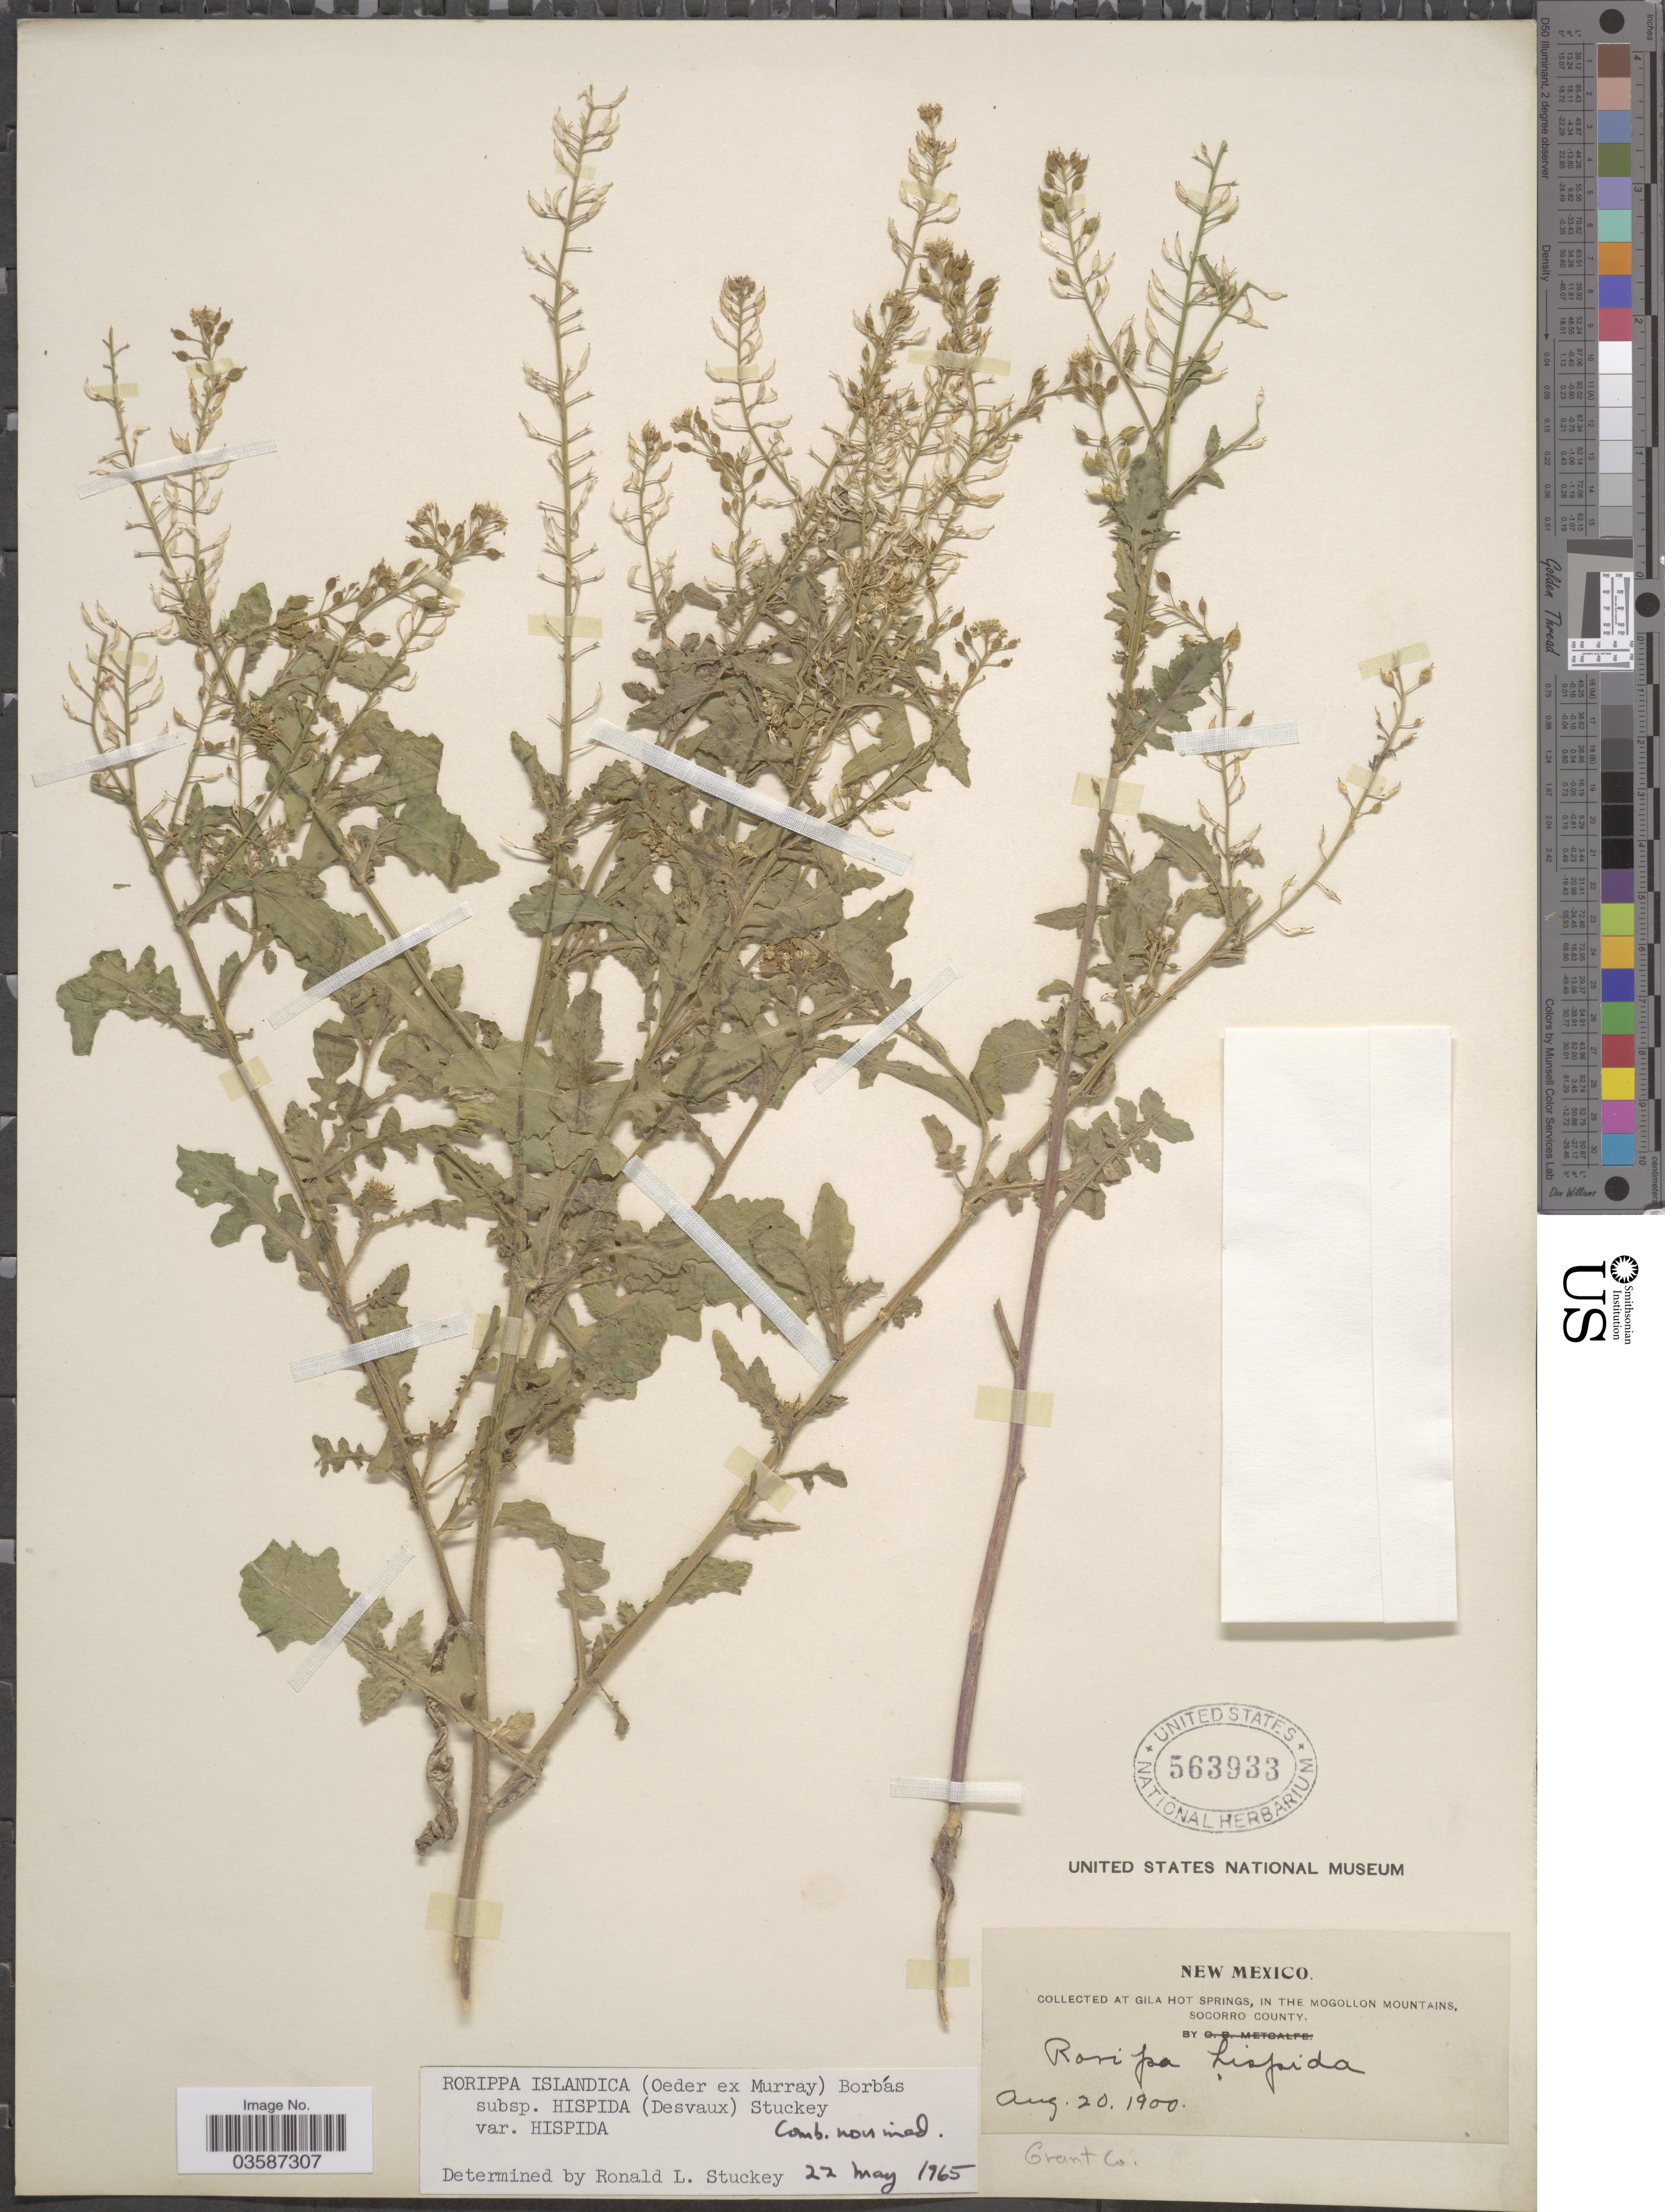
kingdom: Plantae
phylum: Tracheophyta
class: Magnoliopsida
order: Brassicales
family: Brassicaceae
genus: Rorippa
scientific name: Rorippa islandica var. hispida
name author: (Desv.) Butters & Abbe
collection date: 1900-08-20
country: United States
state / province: New Mexico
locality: At Gila Hot Springs, in The Mogollon Mountains, Socorro County, Grant Co.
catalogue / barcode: US 563933